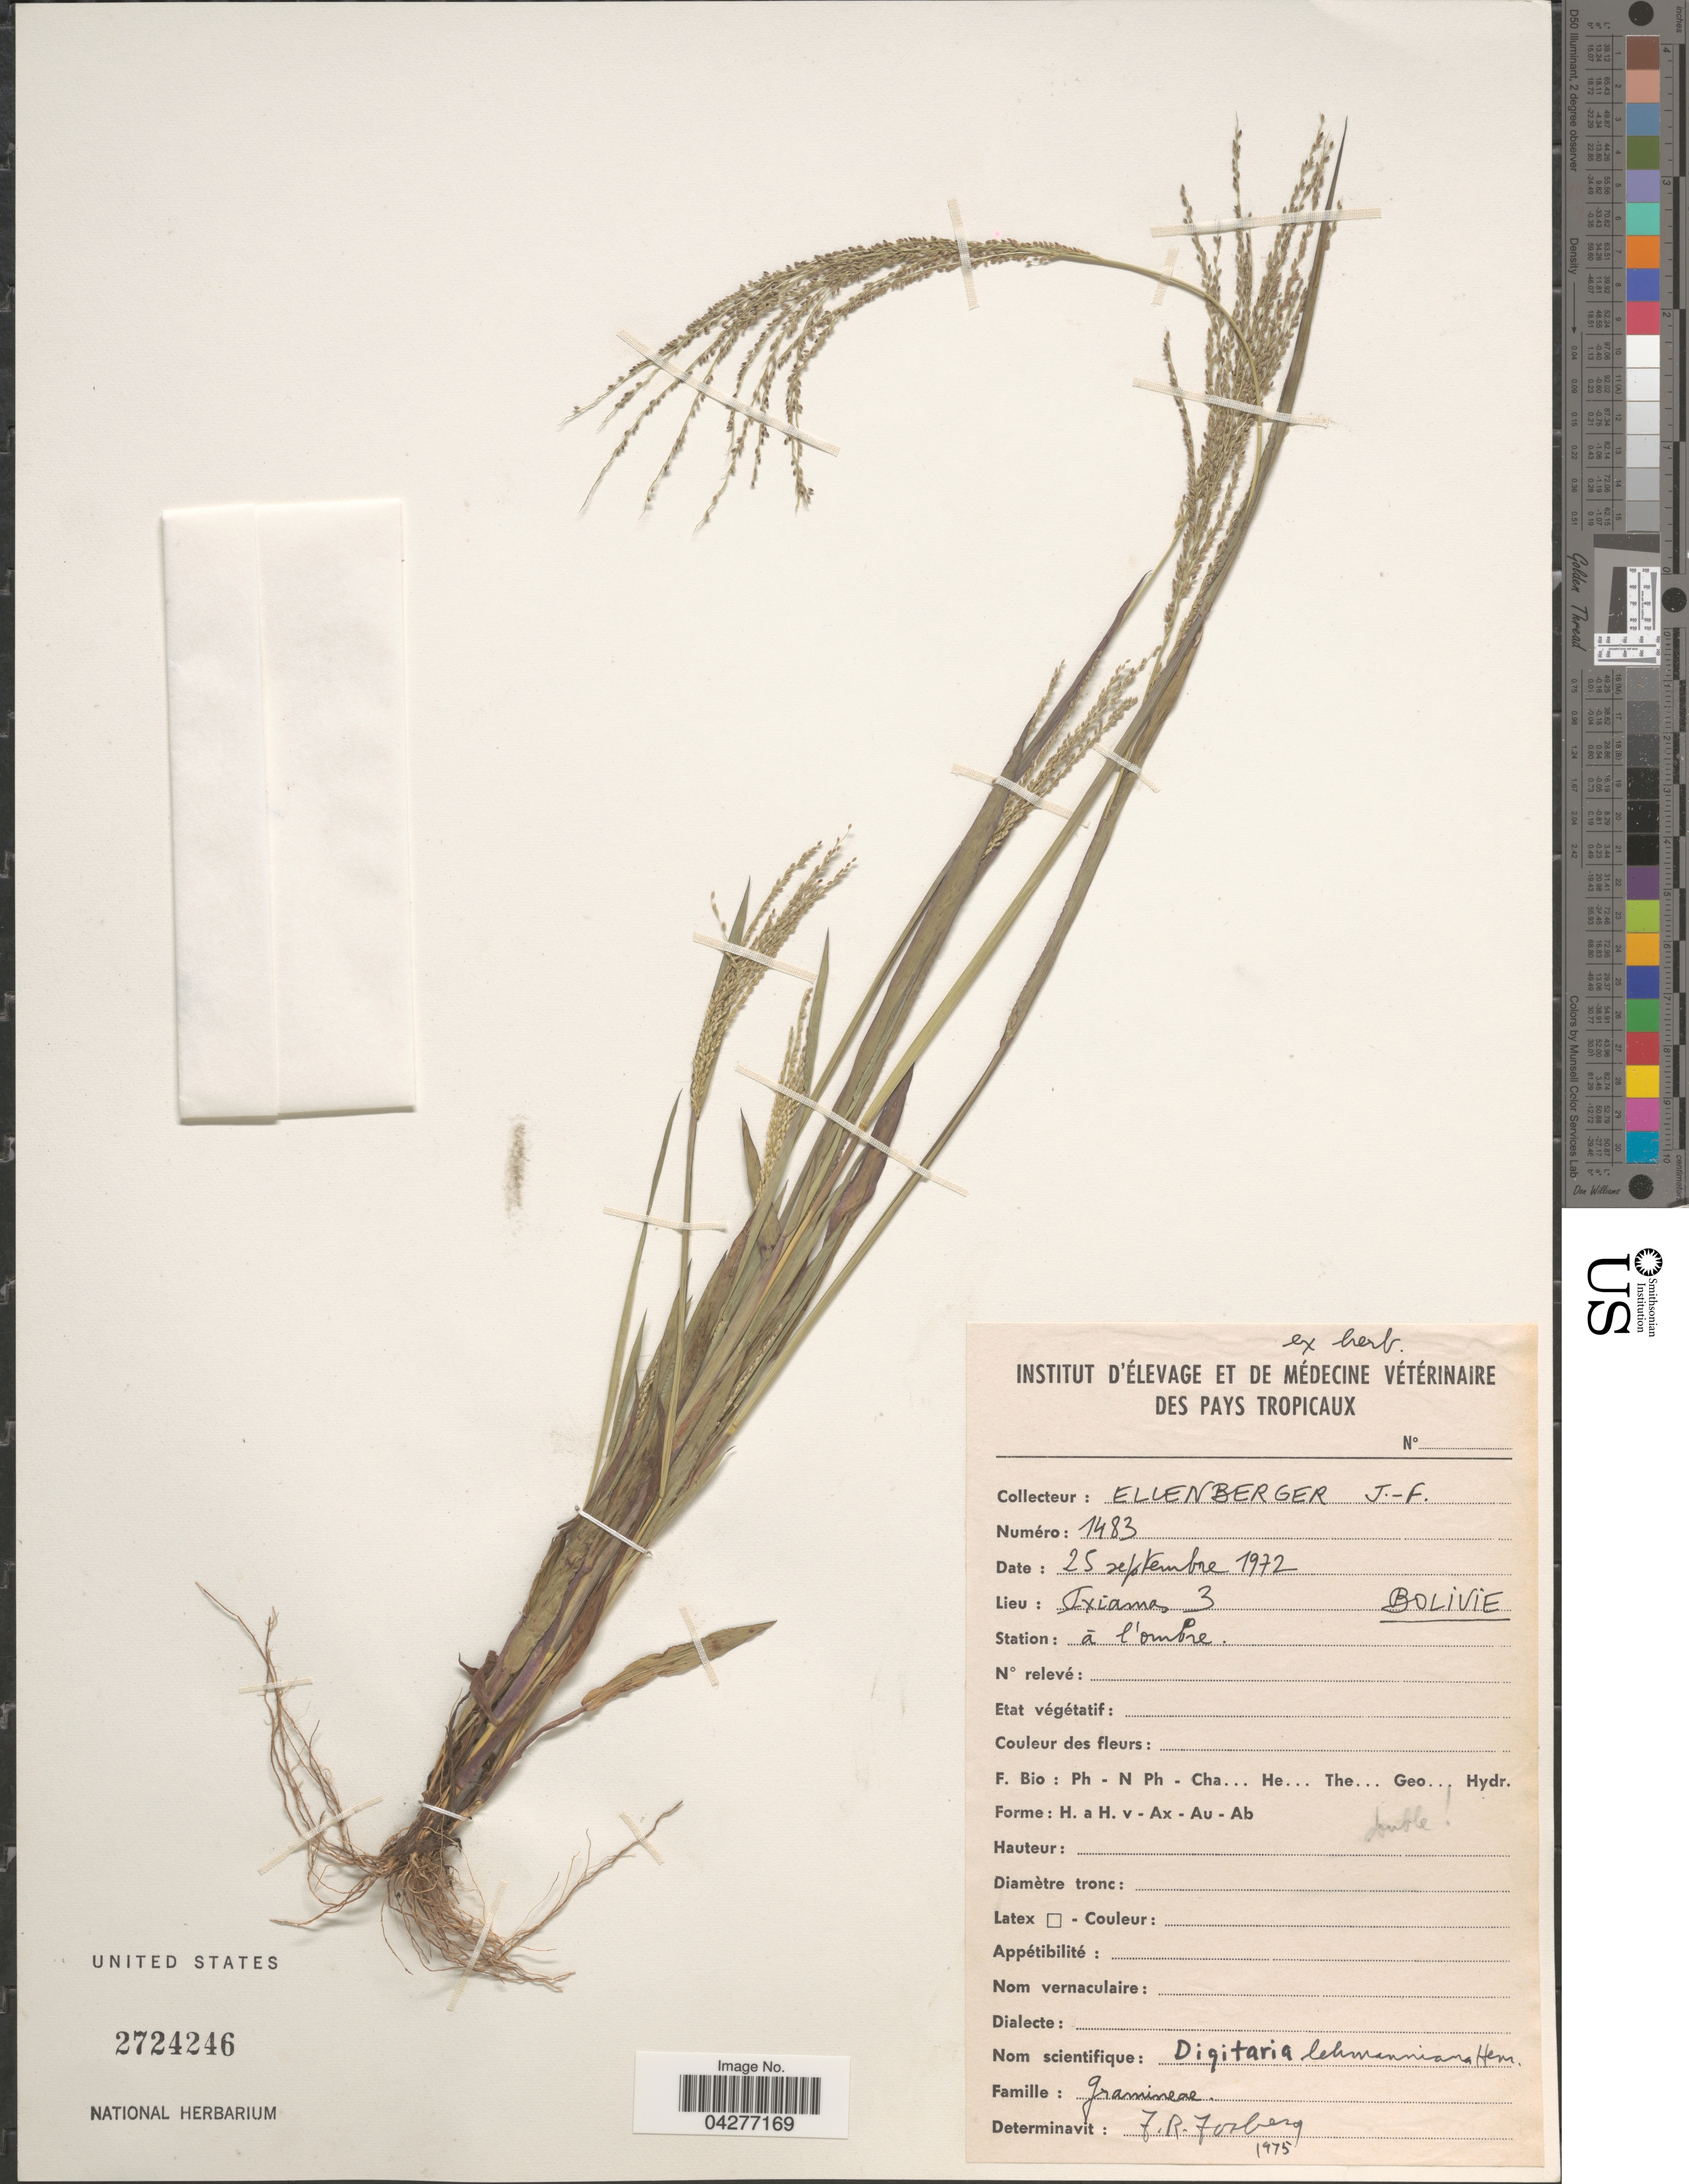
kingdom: Plantae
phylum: Tracheophyta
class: Liliopsida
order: Poales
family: Poaceae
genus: Digitaria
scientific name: Digitaria lehmanniana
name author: Henr.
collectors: J. Ellenberger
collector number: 1483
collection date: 1972-09-25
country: Bolivia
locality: Ixiama, 3 á l'ombre.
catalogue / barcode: US 2724246